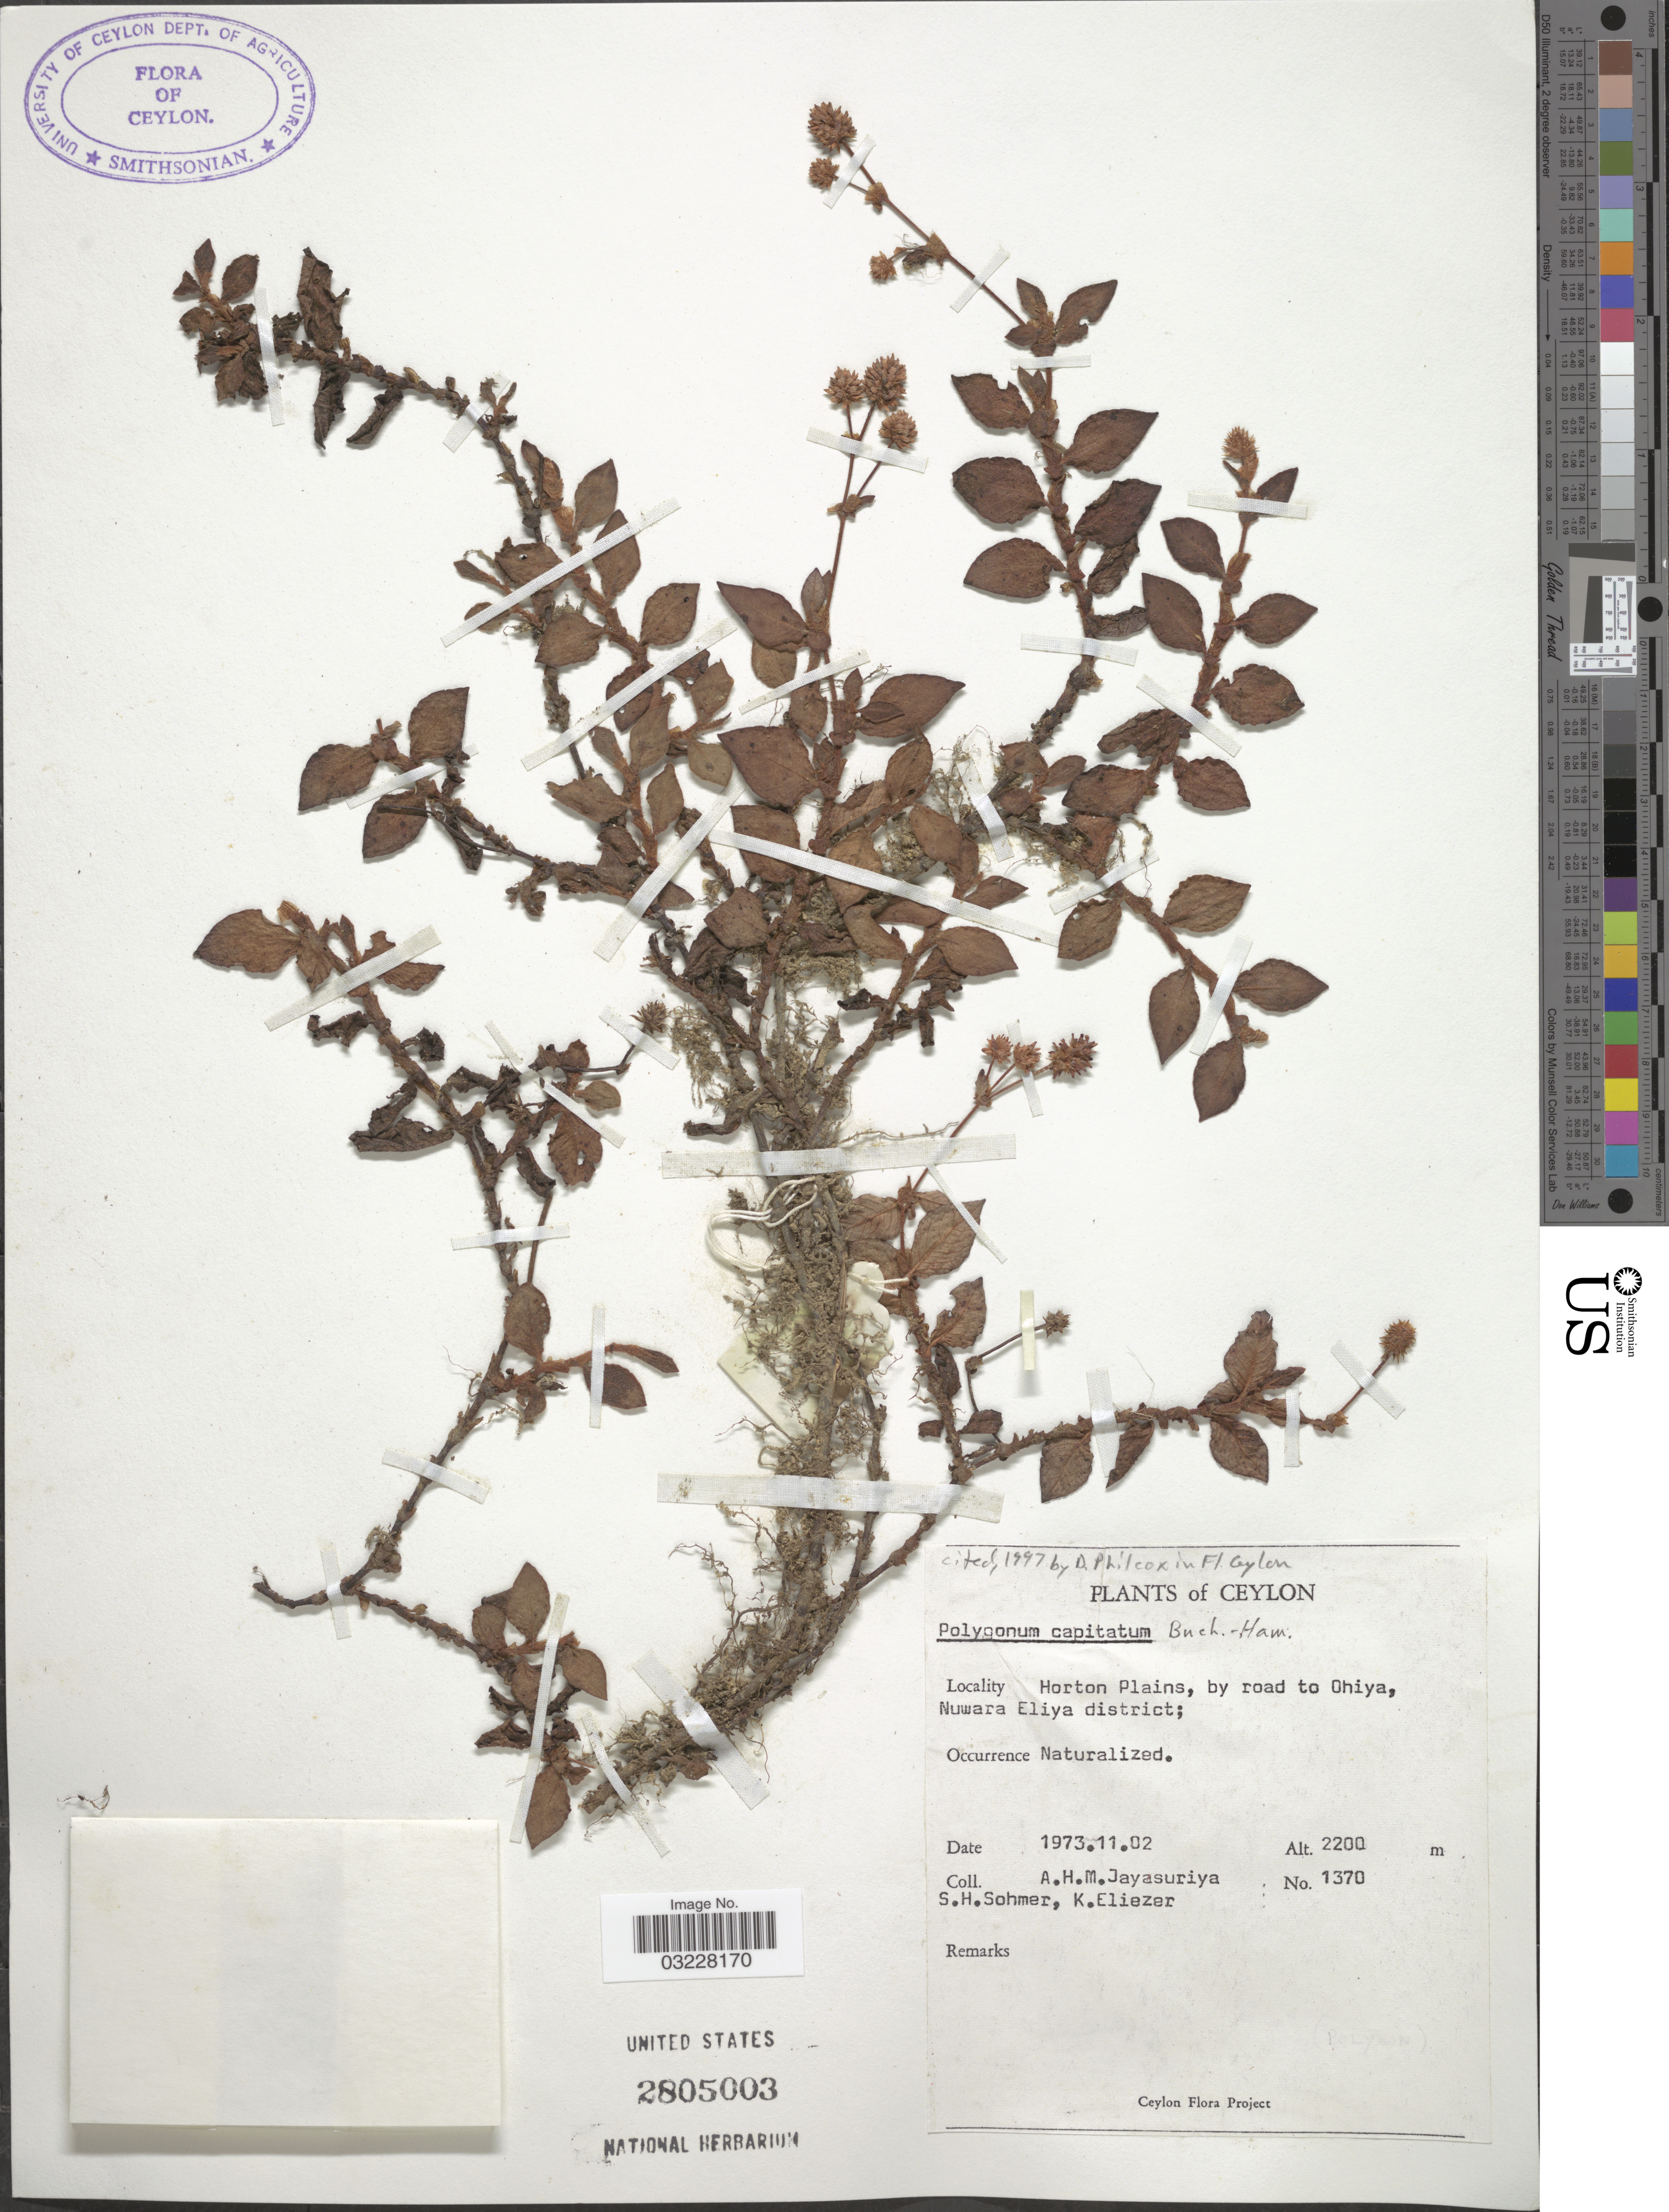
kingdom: Plantae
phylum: Tracheophyta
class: Magnoliopsida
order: Caryophyllales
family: Polygonaceae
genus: Polygonum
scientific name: Polygonum capitatum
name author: Buch.-Ham. ex D. Don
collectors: A. H. Jayasuriya, S. H. Sohmer & K. Eliezer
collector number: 1370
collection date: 1973-02-11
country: Sri Lanka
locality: Ceylon. Horton Plains, by road to Ohiya, Nuwara Eliya district.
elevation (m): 2200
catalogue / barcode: US 2805003